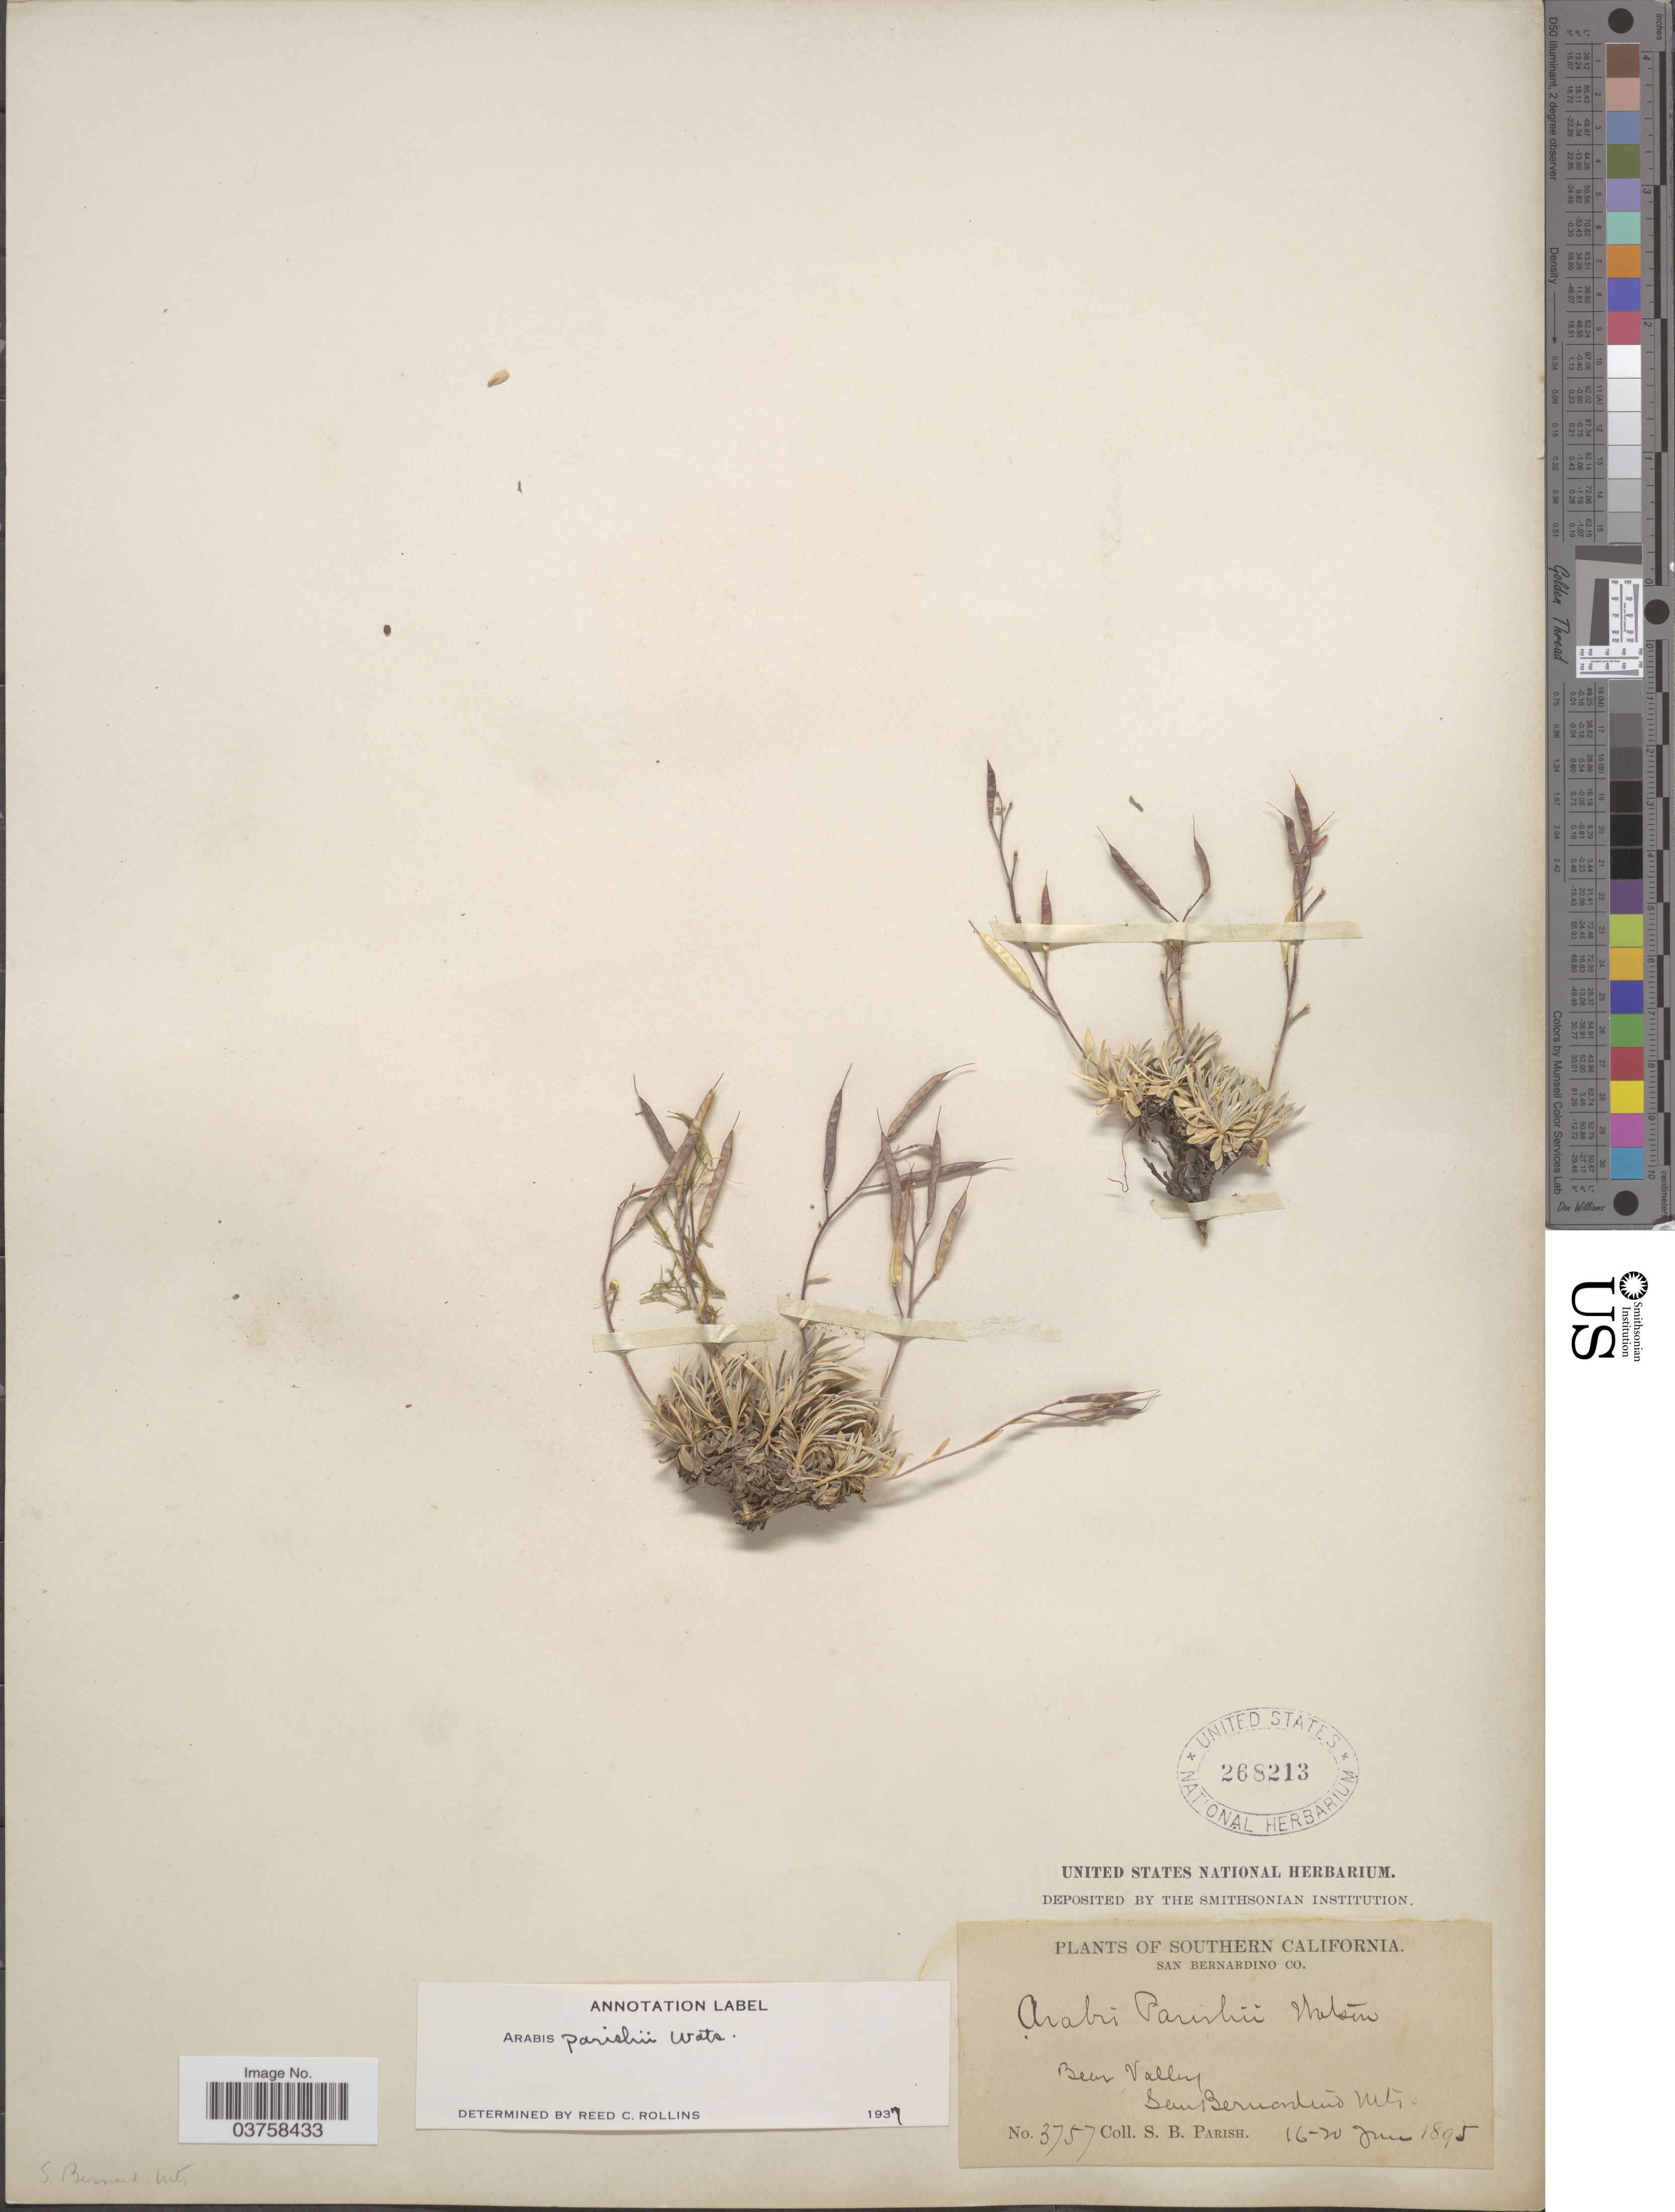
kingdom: Plantae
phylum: Tracheophyta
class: Magnoliopsida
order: Brassicales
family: Brassicaceae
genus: Arabis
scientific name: Arabis parishii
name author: S. Watson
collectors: S. B. Parish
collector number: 3757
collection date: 1895-06-16/1895-06-20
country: United States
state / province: California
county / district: San Bernardino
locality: Southern California. San Bernardino Co. Bear Valley. San Bernardino Mts.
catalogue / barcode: US 268213